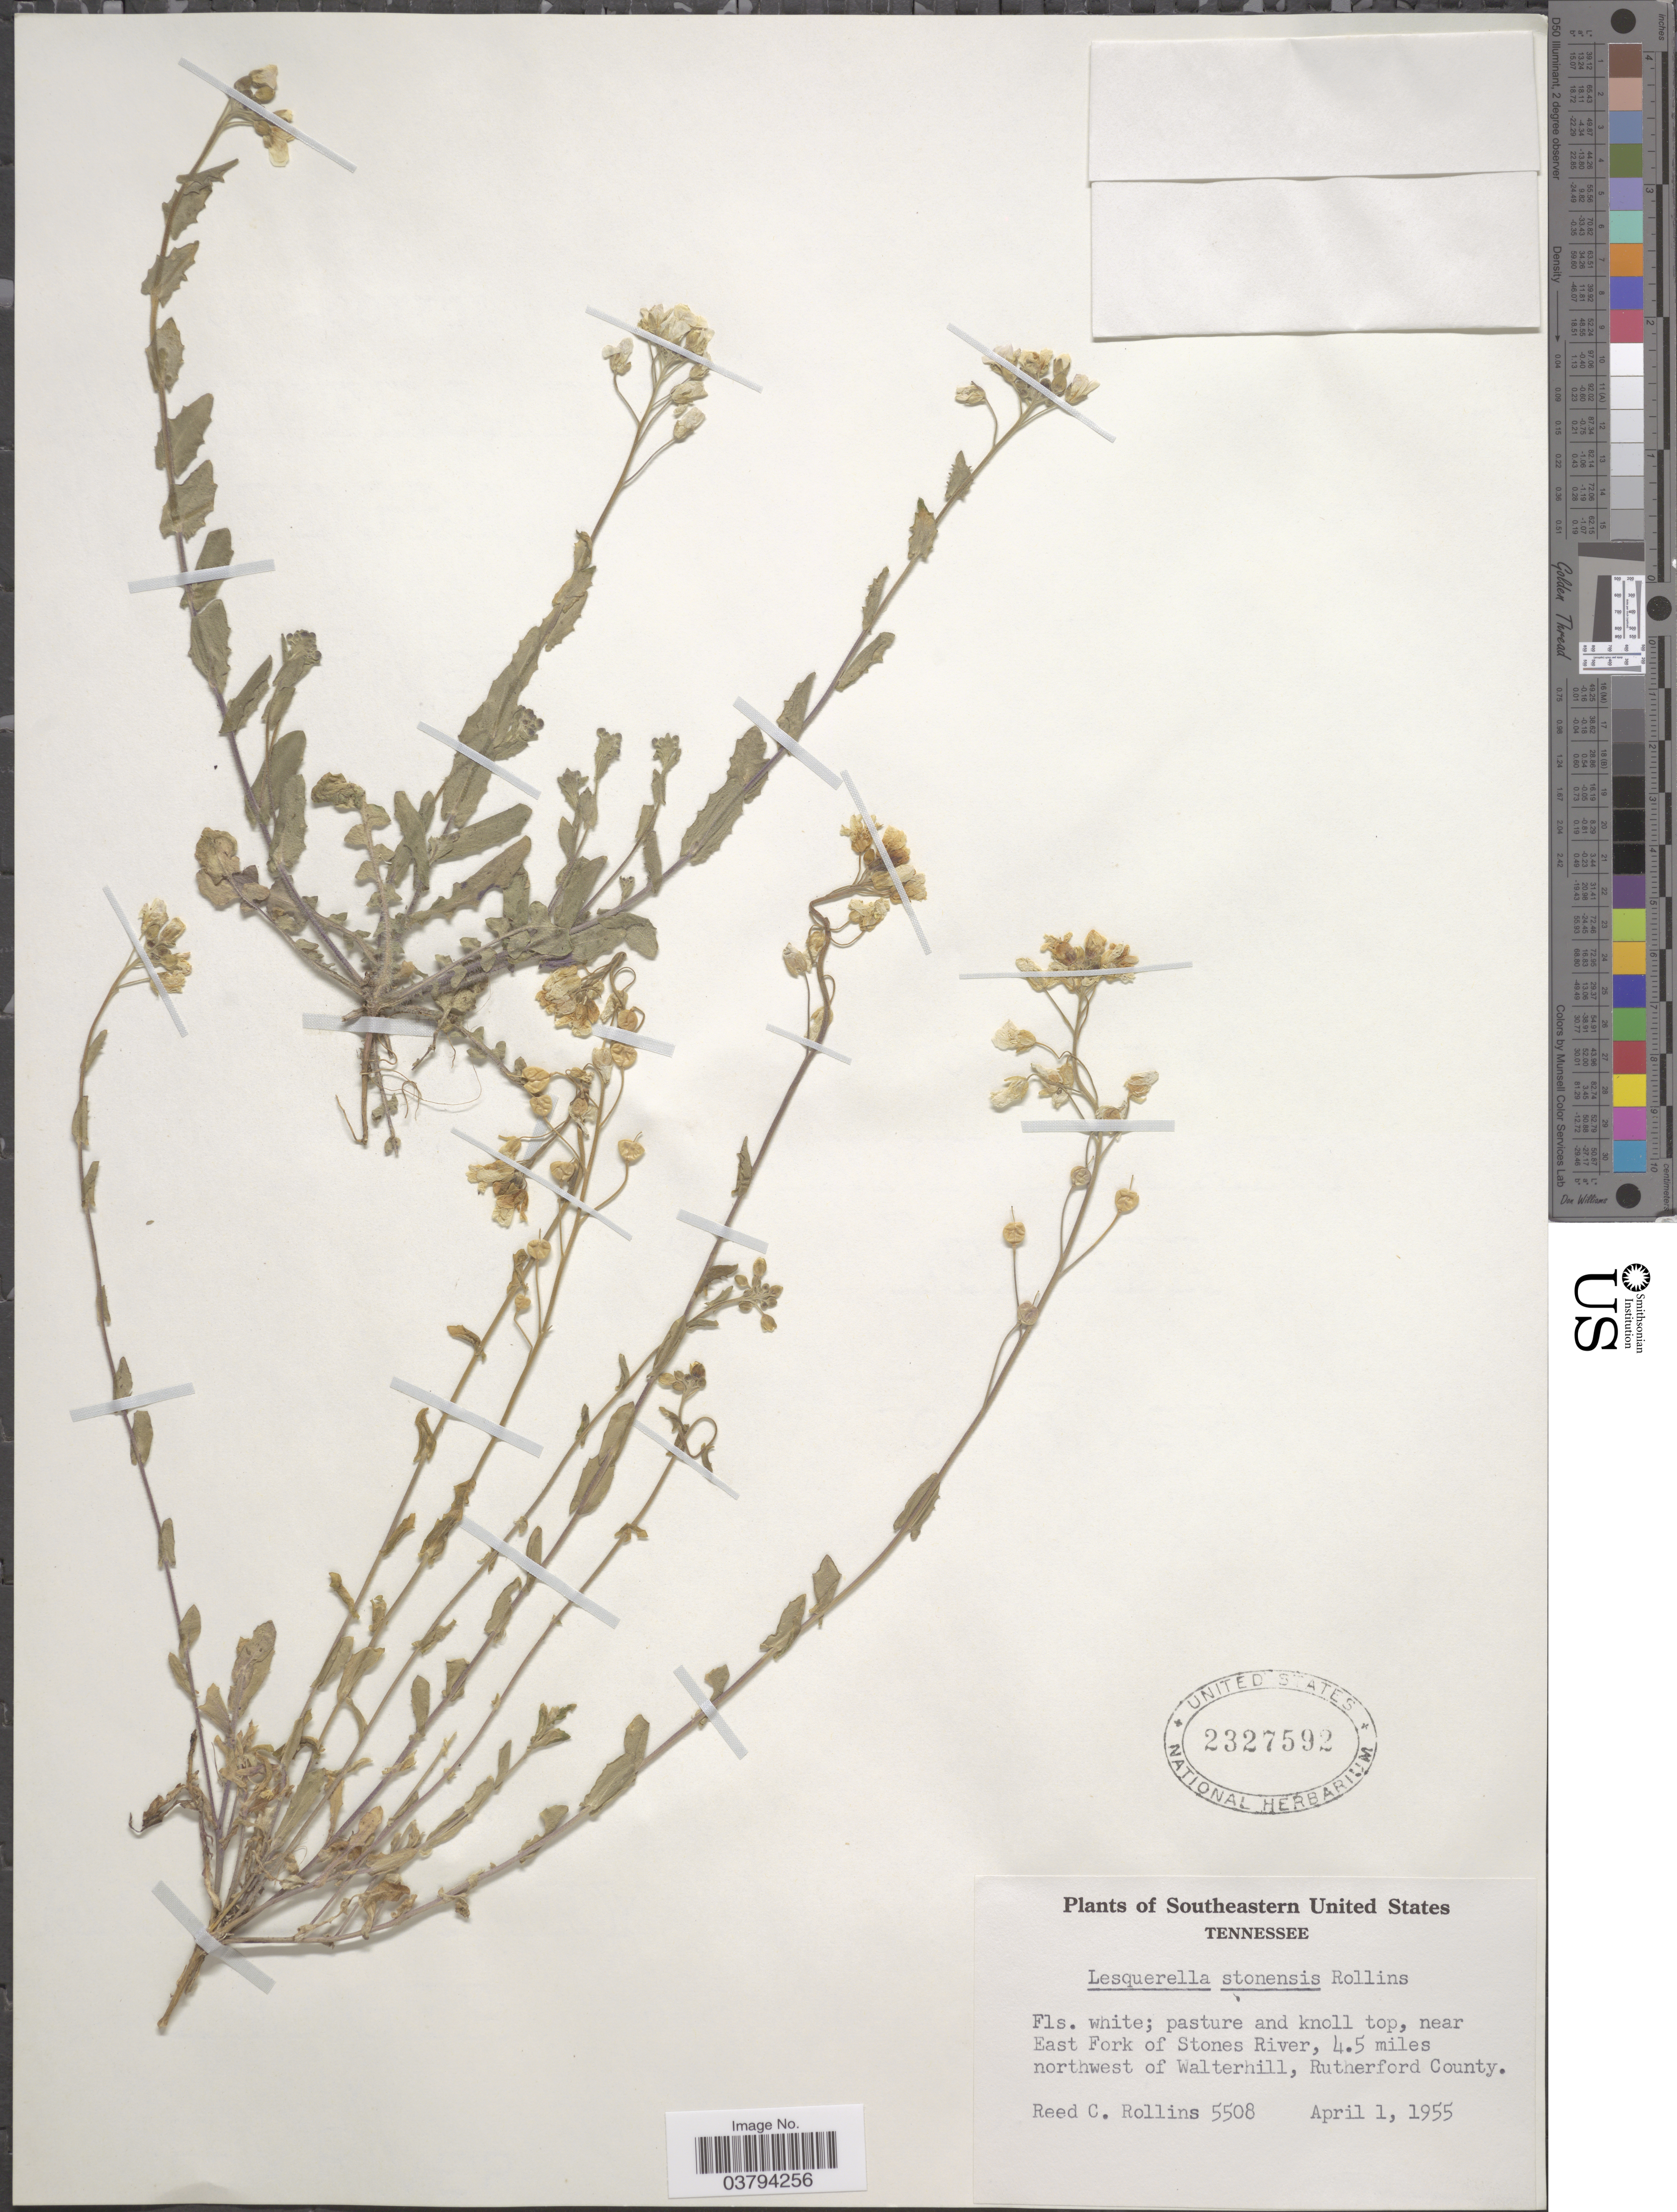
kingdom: Plantae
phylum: Tracheophyta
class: Magnoliopsida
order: Brassicales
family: Brassicaceae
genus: Lesquerella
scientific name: Lesquerella stonensis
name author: Rollins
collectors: R. C. Rollins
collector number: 5508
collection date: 1955-04-01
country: United States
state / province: Tennessee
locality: Pasture and knoll top, near East Fork of Stones River, 4.5 miles northwest of Walterhill, Rutherford County.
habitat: pasture and knoll top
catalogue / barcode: US 2327592